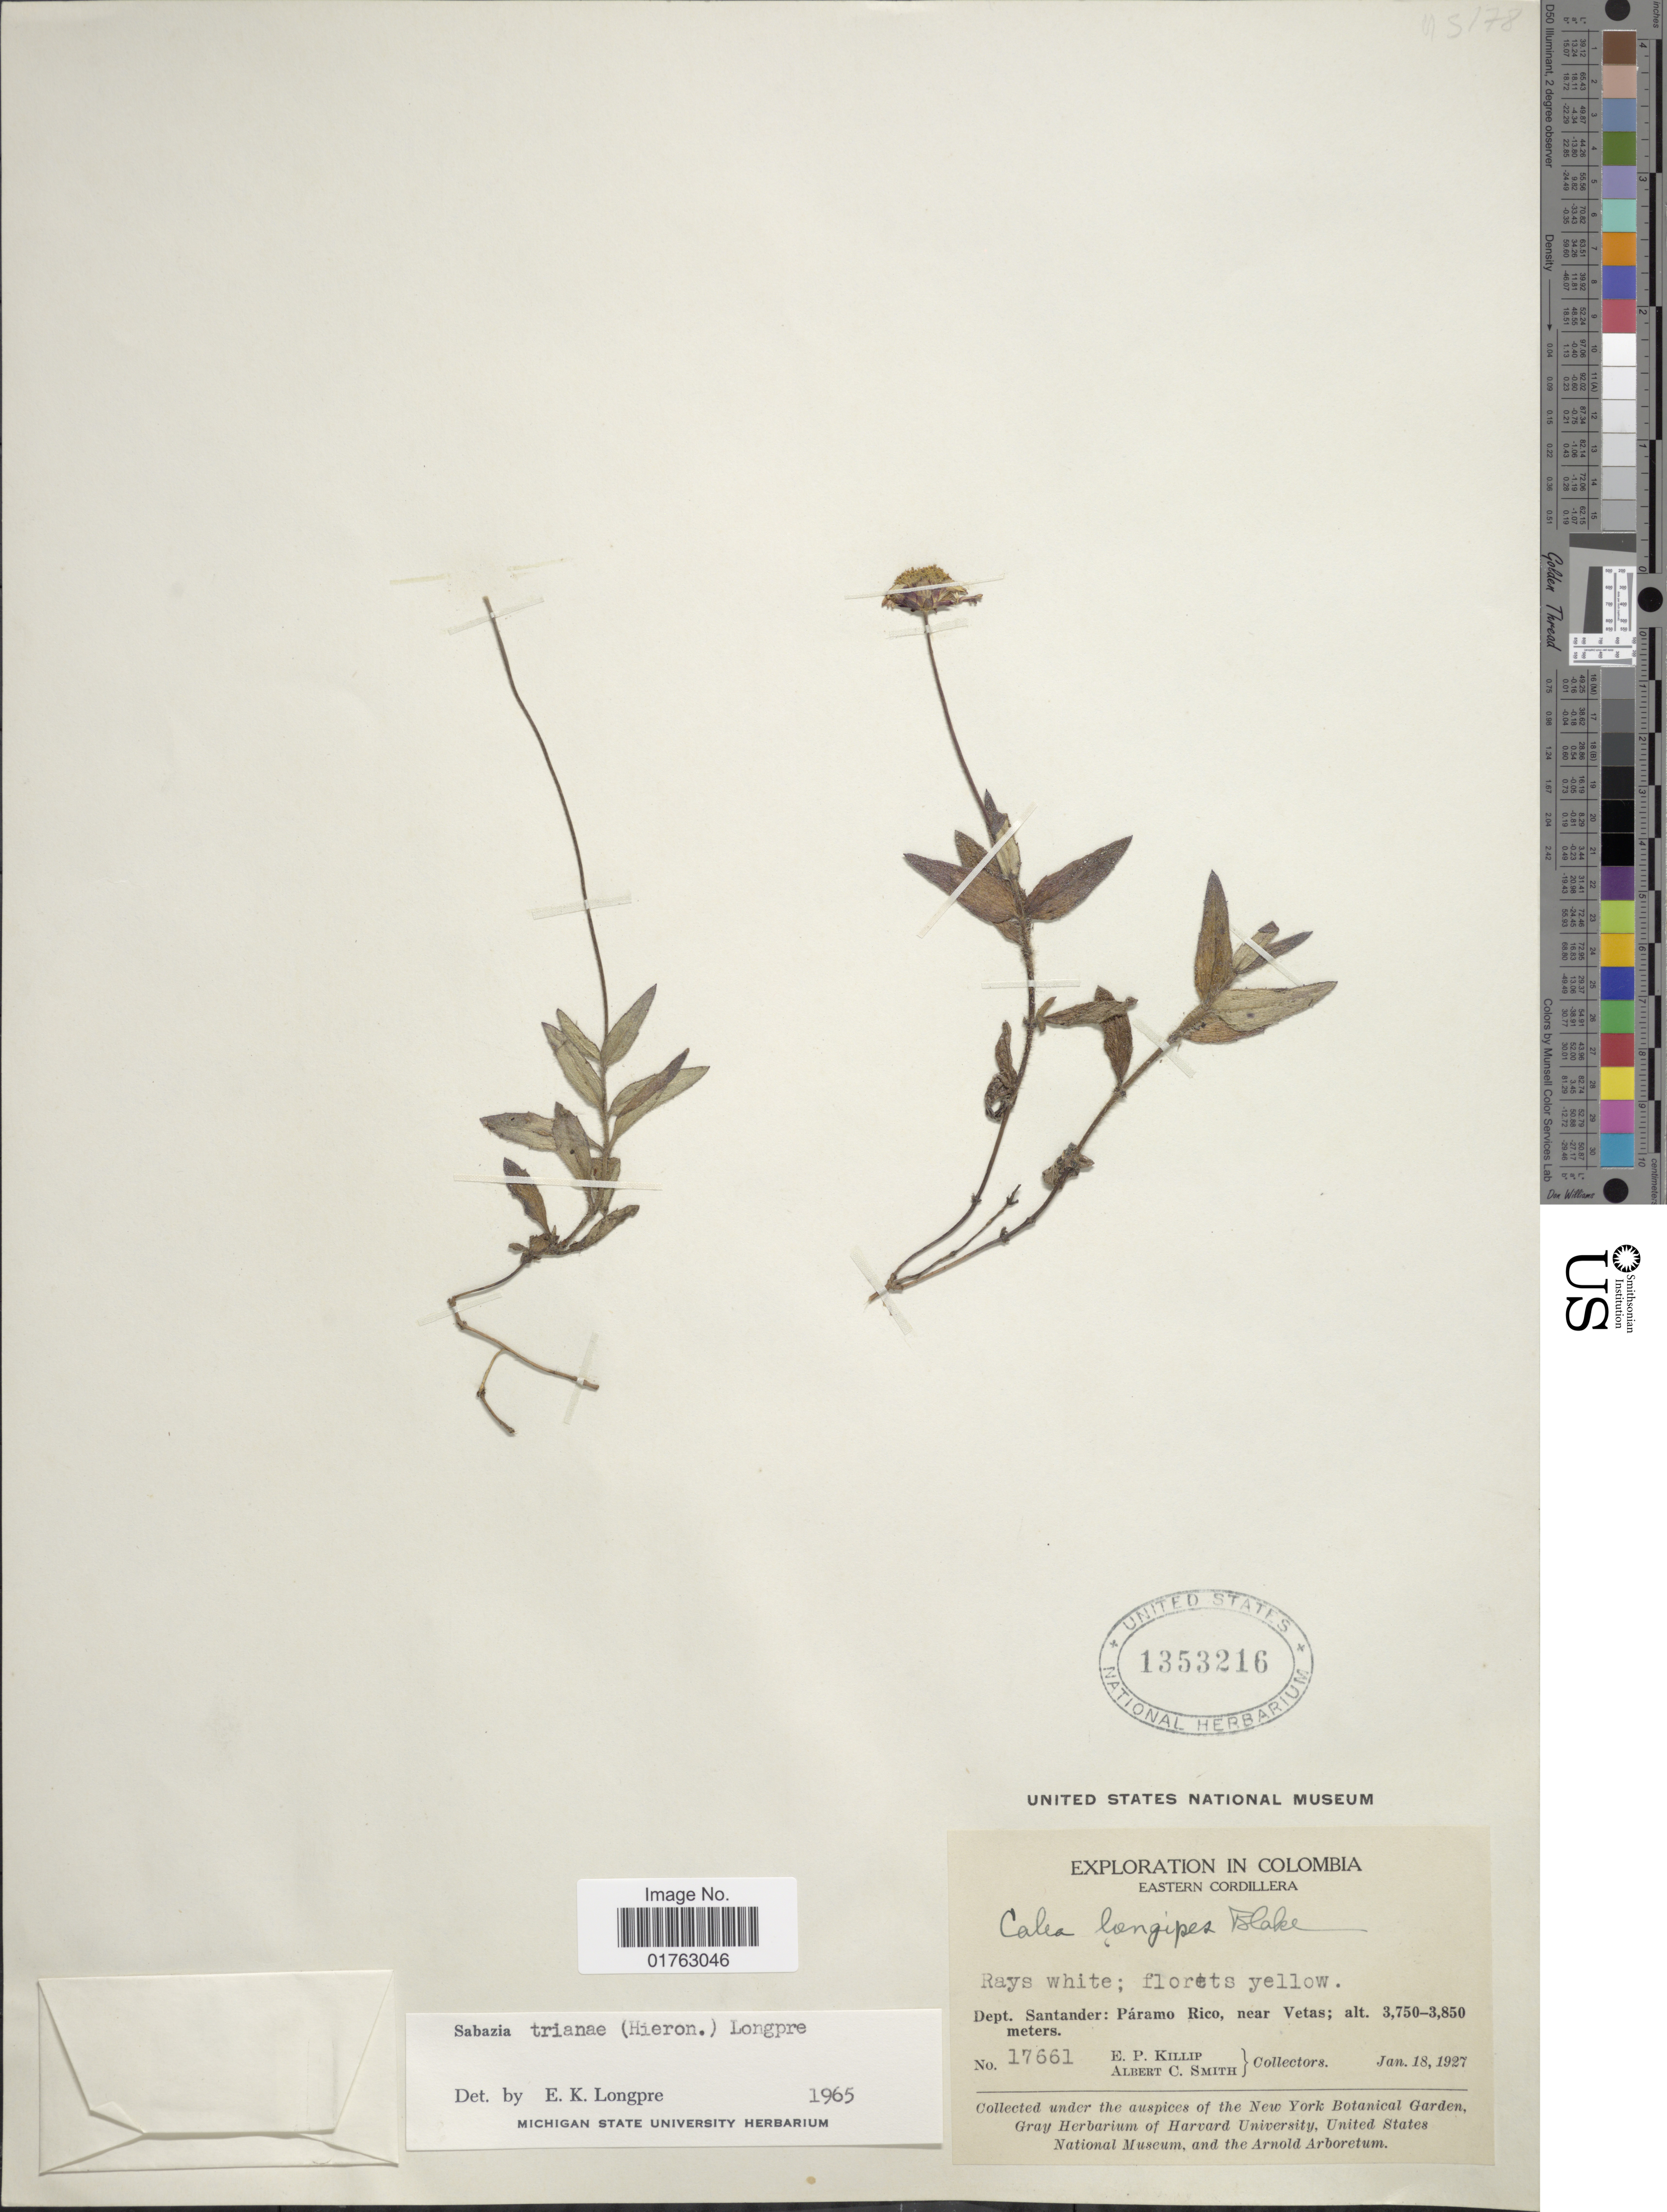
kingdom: Plantae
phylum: Tracheophyta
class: Magnoliopsida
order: Asterales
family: Asteraceae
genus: Sabazia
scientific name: Sabazia trianae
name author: (Hieron.) Longpre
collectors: E. P. Killip & A. C. Smith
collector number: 17661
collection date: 1927-01-18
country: Colombia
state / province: Santander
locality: Eastern Cordillera, Dept. Santander: Paramo Rica, near Vetas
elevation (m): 3750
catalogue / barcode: US 1353216